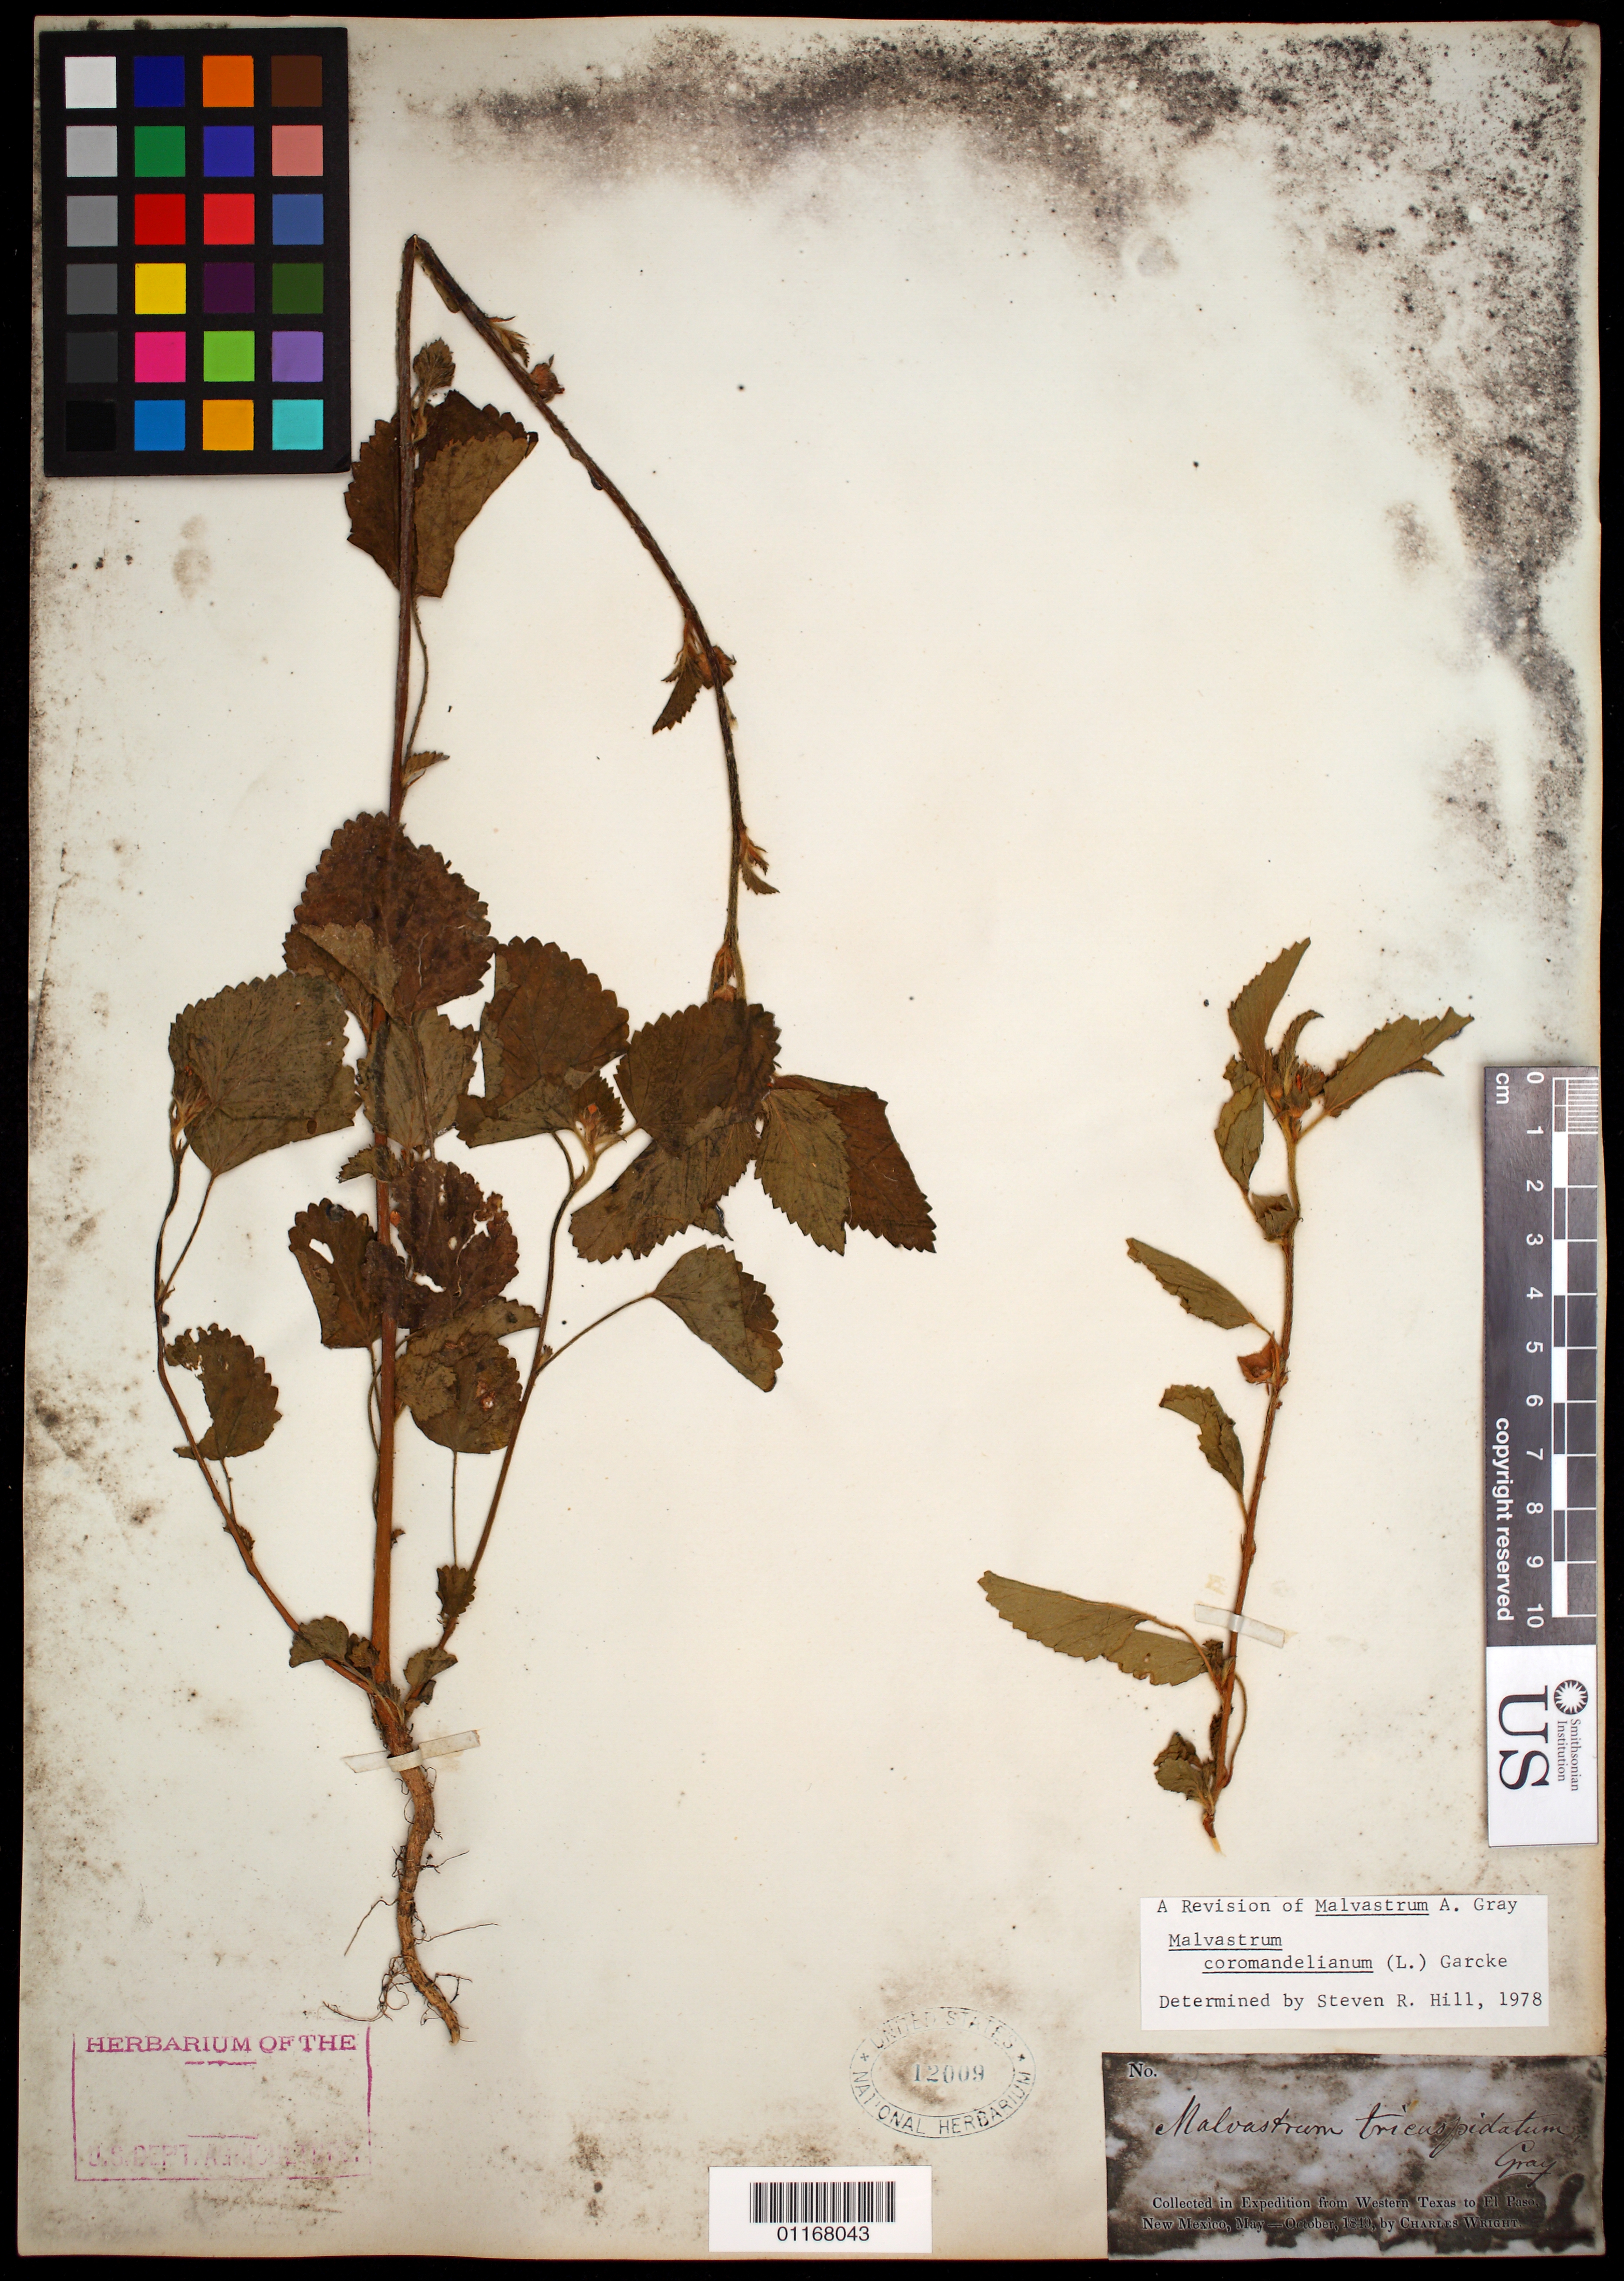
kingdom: Plantae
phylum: Tracheophyta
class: Magnoliopsida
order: Malvales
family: Malvaceae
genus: Malvastrum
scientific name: Malvastrum coromandelianum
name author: (L.) Garcke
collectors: C. Wright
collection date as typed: May 1849 to -- Oct 1849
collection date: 1849-05/1849-10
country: United States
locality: Western Texas to El Paso, New Mexico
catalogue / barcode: US 12009